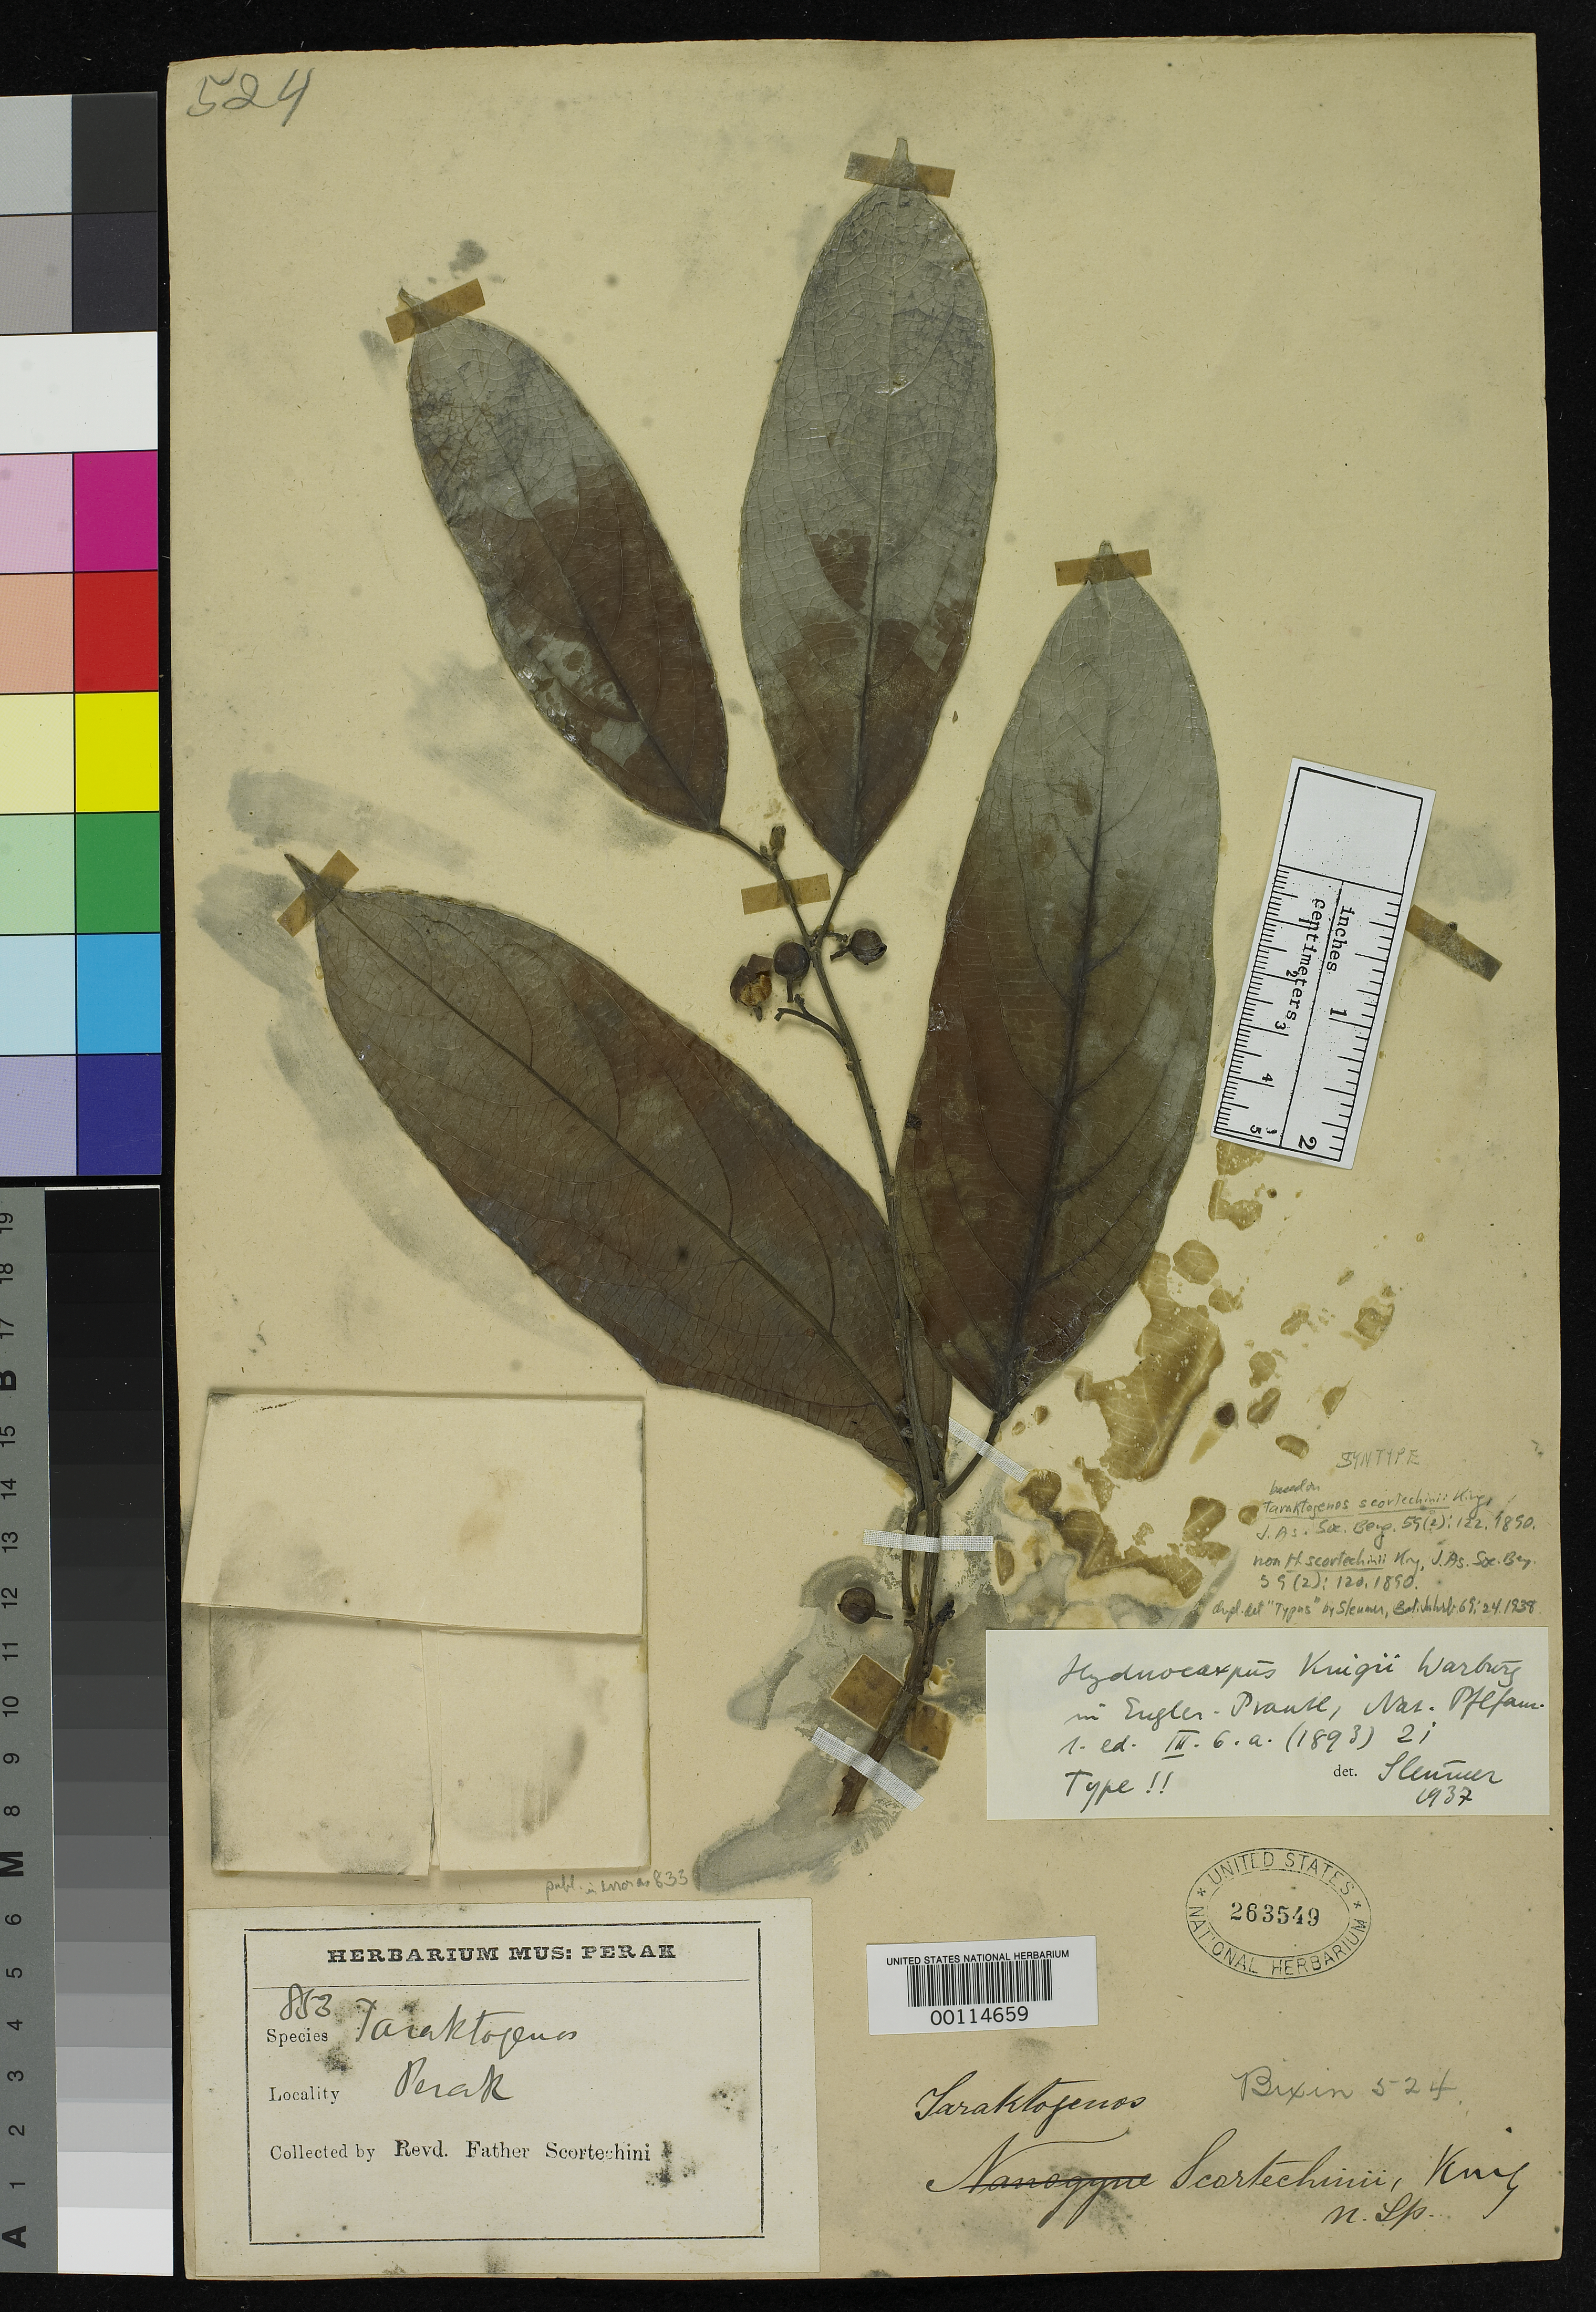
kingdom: Plantae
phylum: Tracheophyta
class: Magnoliopsida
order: Malpighiales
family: Achariaceae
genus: Taraktogenos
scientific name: Taraktogenos scortechinii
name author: King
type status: Syntype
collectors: B. Scortechini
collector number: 853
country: Malaysia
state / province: Perak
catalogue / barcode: US 263549